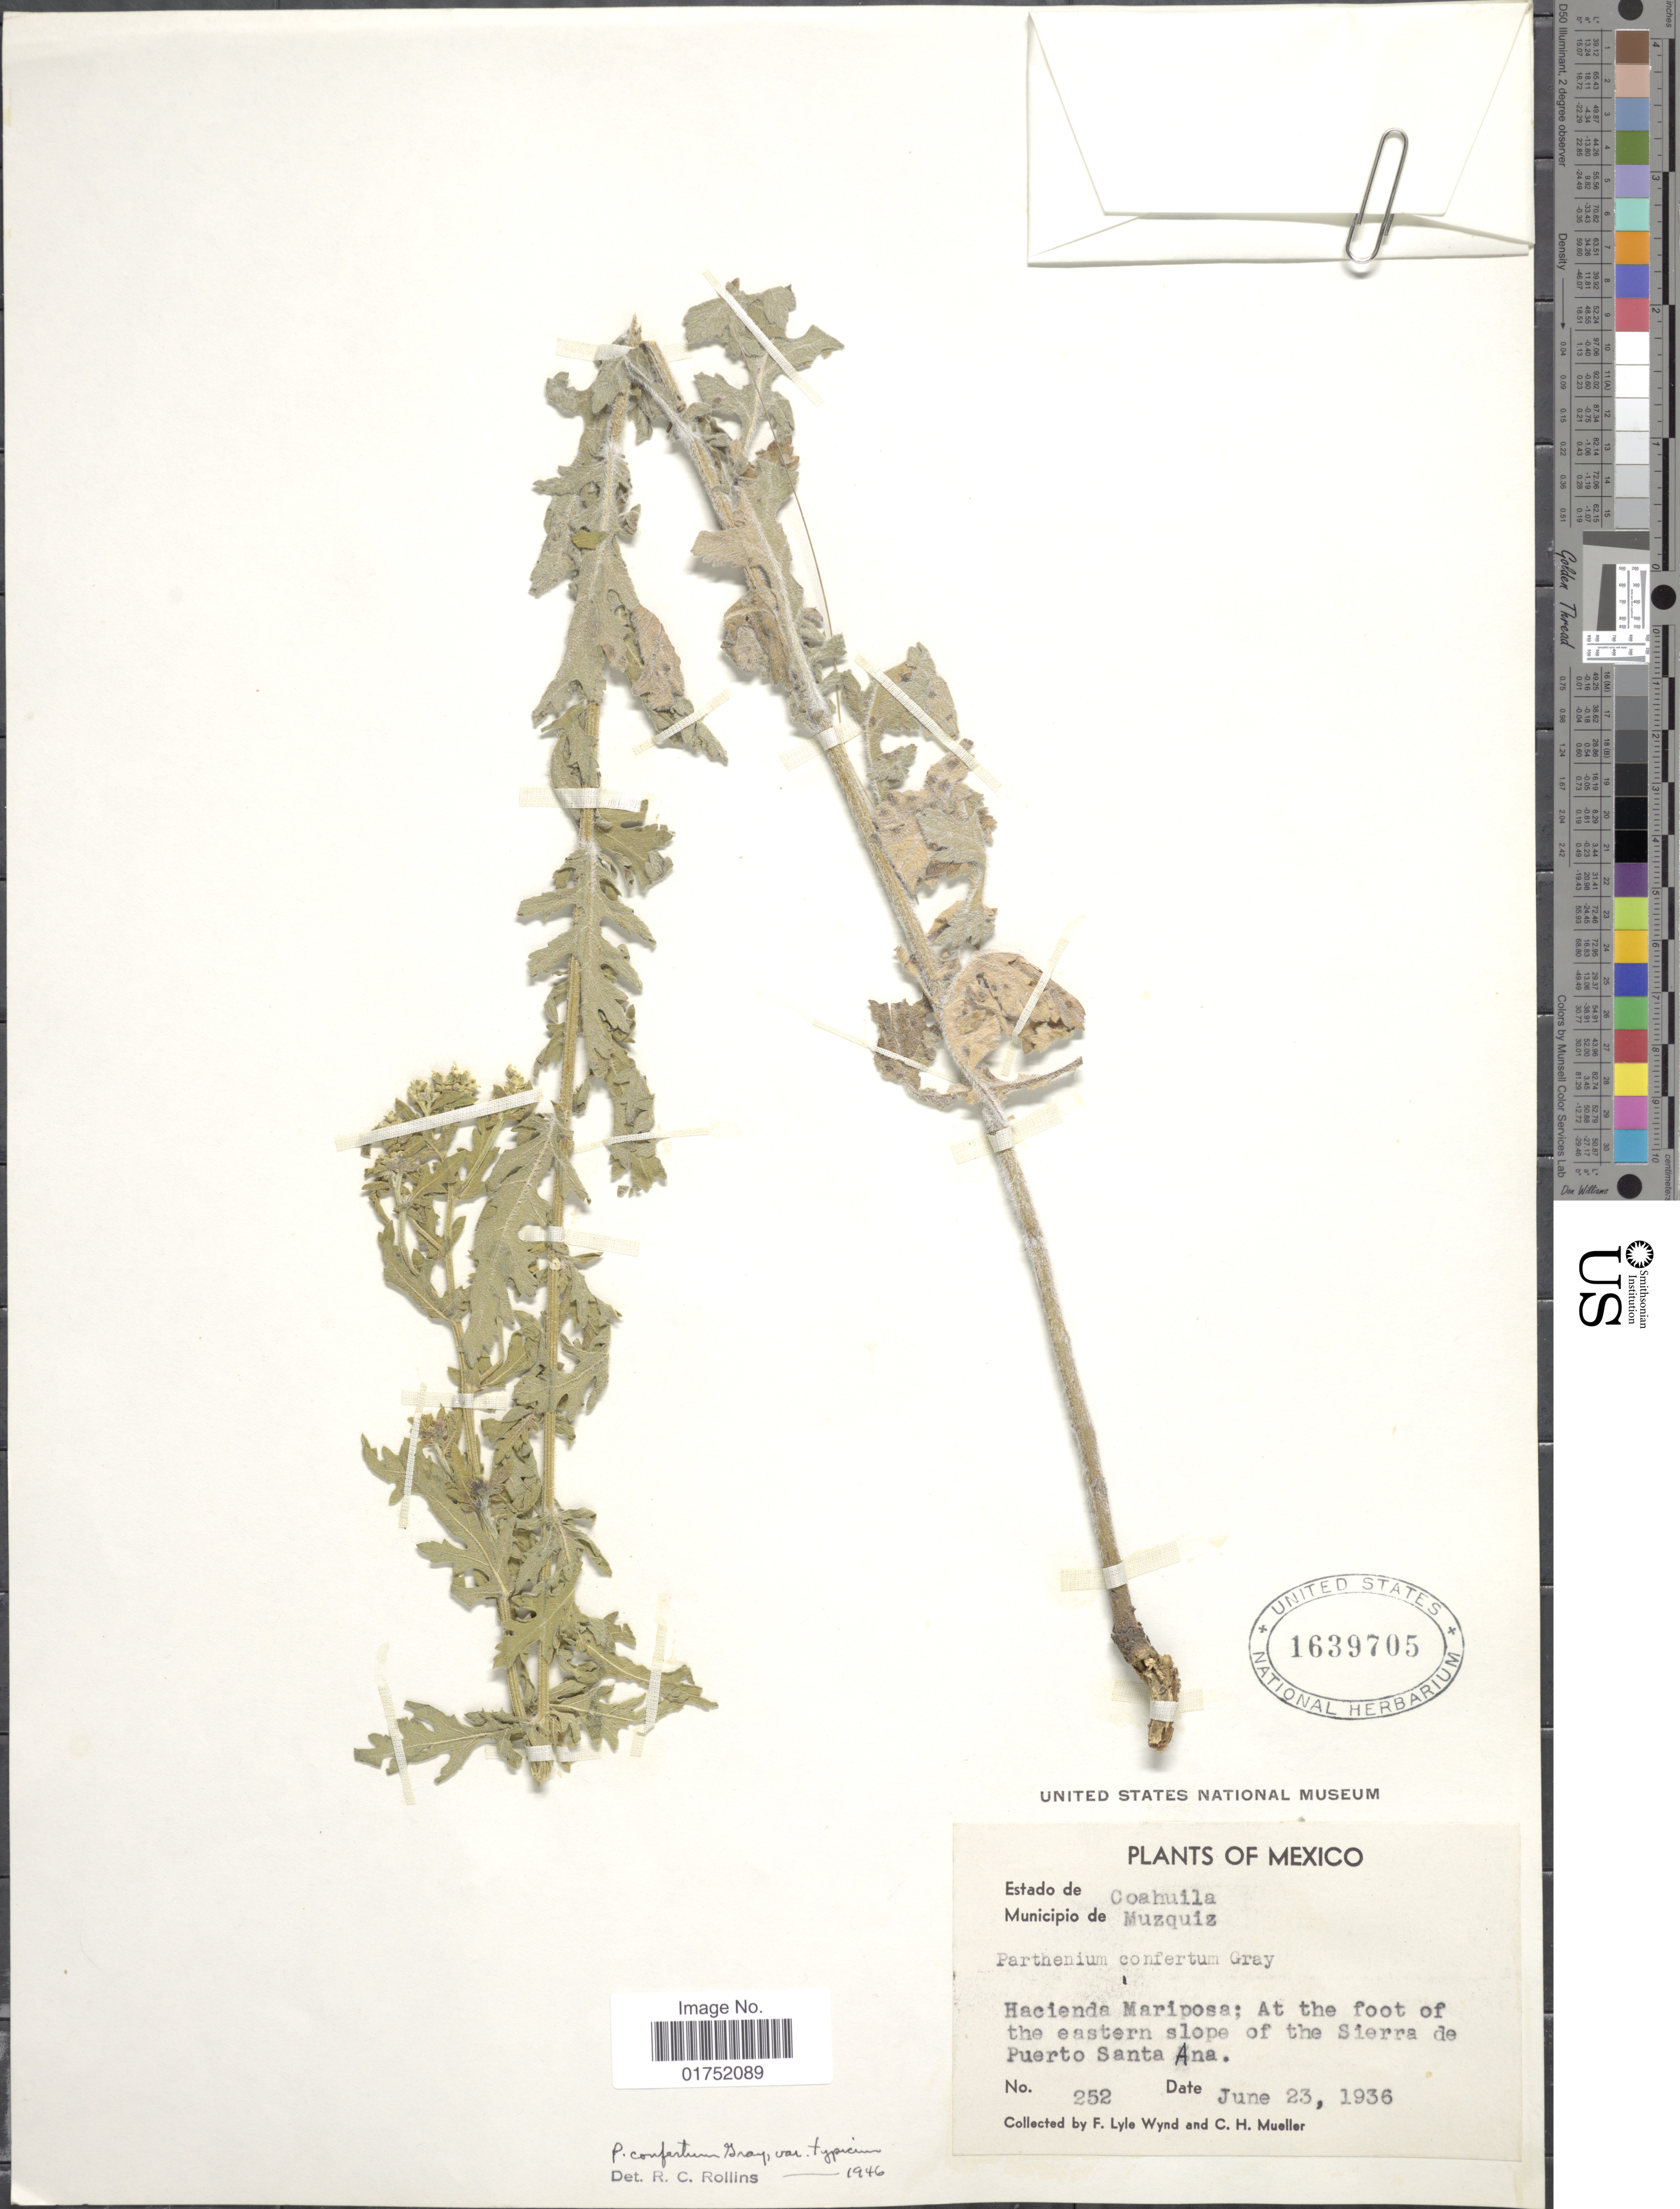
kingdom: Plantae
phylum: Tracheophyta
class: Magnoliopsida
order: Asterales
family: Asteraceae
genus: Parthenium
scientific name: Parthenium confertum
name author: A. Gray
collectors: F. L. Wynd & C. H. Mueller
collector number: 252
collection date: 1936-06-23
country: Mexico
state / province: Coahuila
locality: Municipio de Muzquiz, Hacienda Mariposa, at the foot of the eastern slope of the Sierra de Puerto Santan Ana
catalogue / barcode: US 1639705